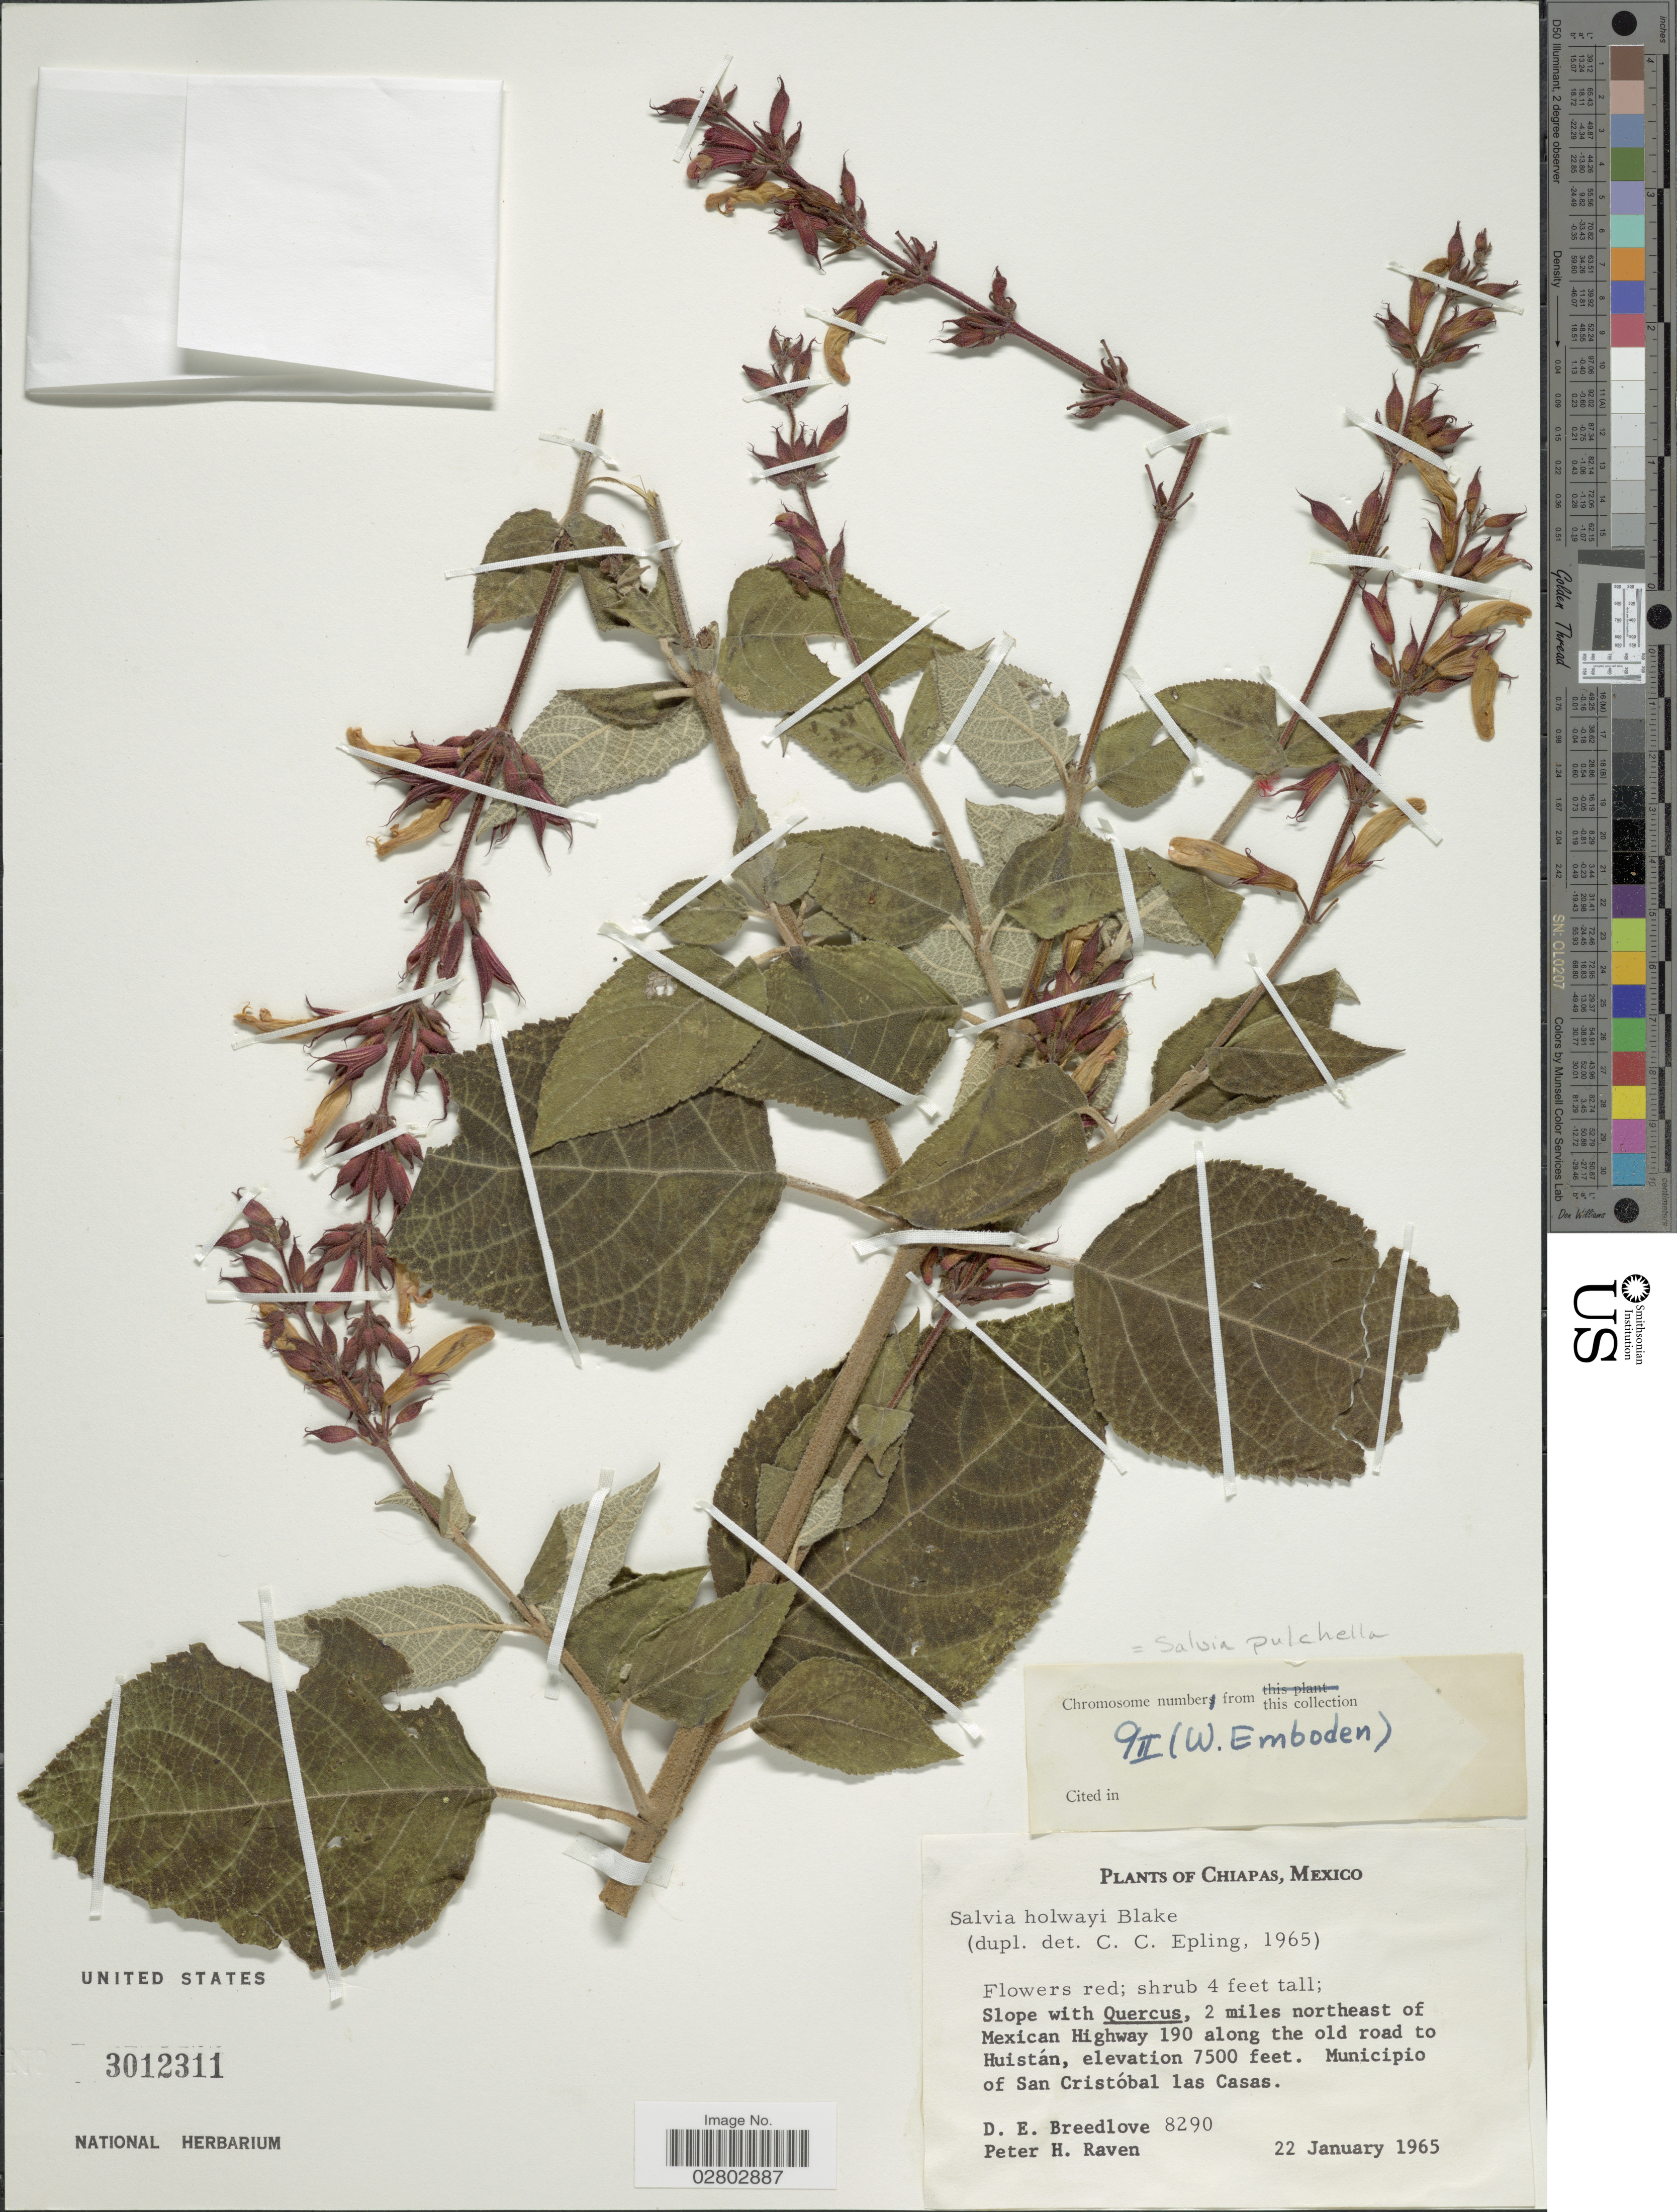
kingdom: Plantae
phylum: Tracheophyta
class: Magnoliopsida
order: Lamiales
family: Lamiaceae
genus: Salvia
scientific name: Salvia pulchella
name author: DC.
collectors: D. E. Breedlove & P. Raven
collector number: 8290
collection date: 1965-01-22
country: Mexico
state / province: Chiapas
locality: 2 miles northeast of Mexican Highway 190 along the old road to Huistán, Municipio of San Cristóbal las Casas.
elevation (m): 2286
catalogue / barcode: US 3012311